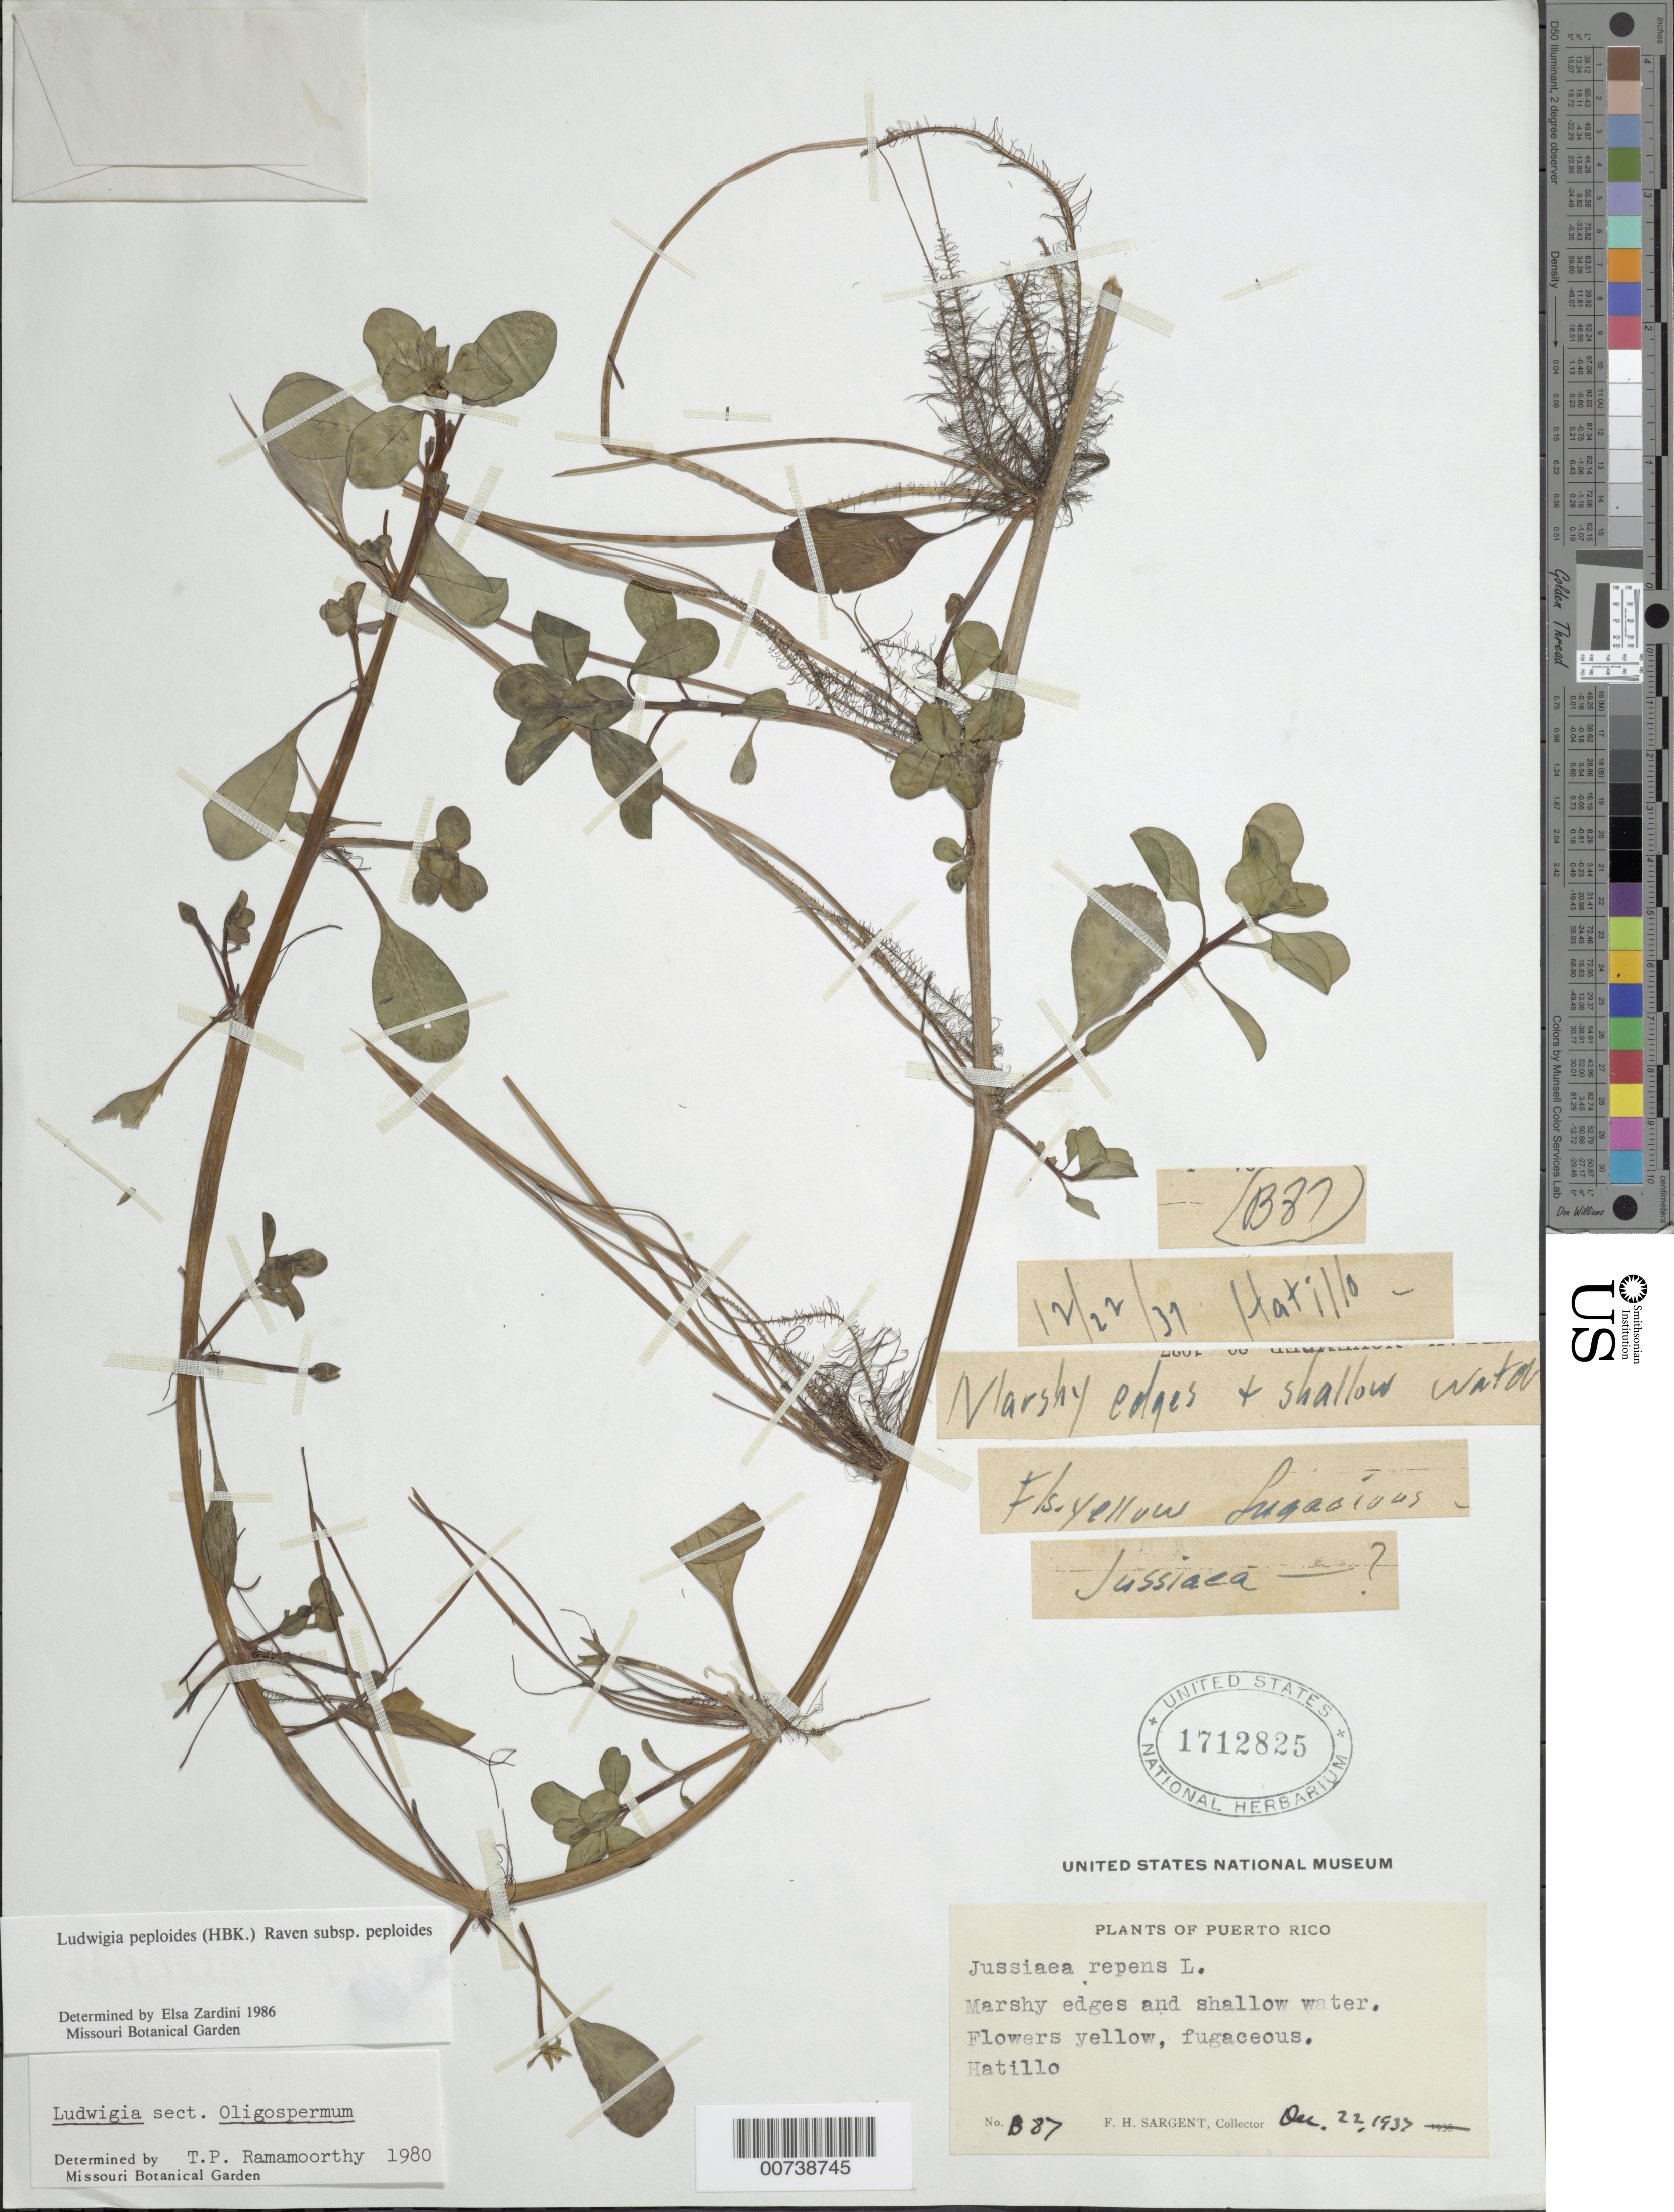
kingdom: Plantae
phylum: Tracheophyta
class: Magnoliopsida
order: Myrtales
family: Onagraceae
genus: Ludwigia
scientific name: Ludwigia peploides subsp. peploides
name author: (Kunth) P.H. Raven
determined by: Zardini, E. M.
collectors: F. H. Sargent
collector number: B87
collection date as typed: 22 Dec 1937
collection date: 1937-12-22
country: Puerto Rico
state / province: Hatillo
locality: Hatillo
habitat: Marshy edges and shallow water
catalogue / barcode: US 1712825